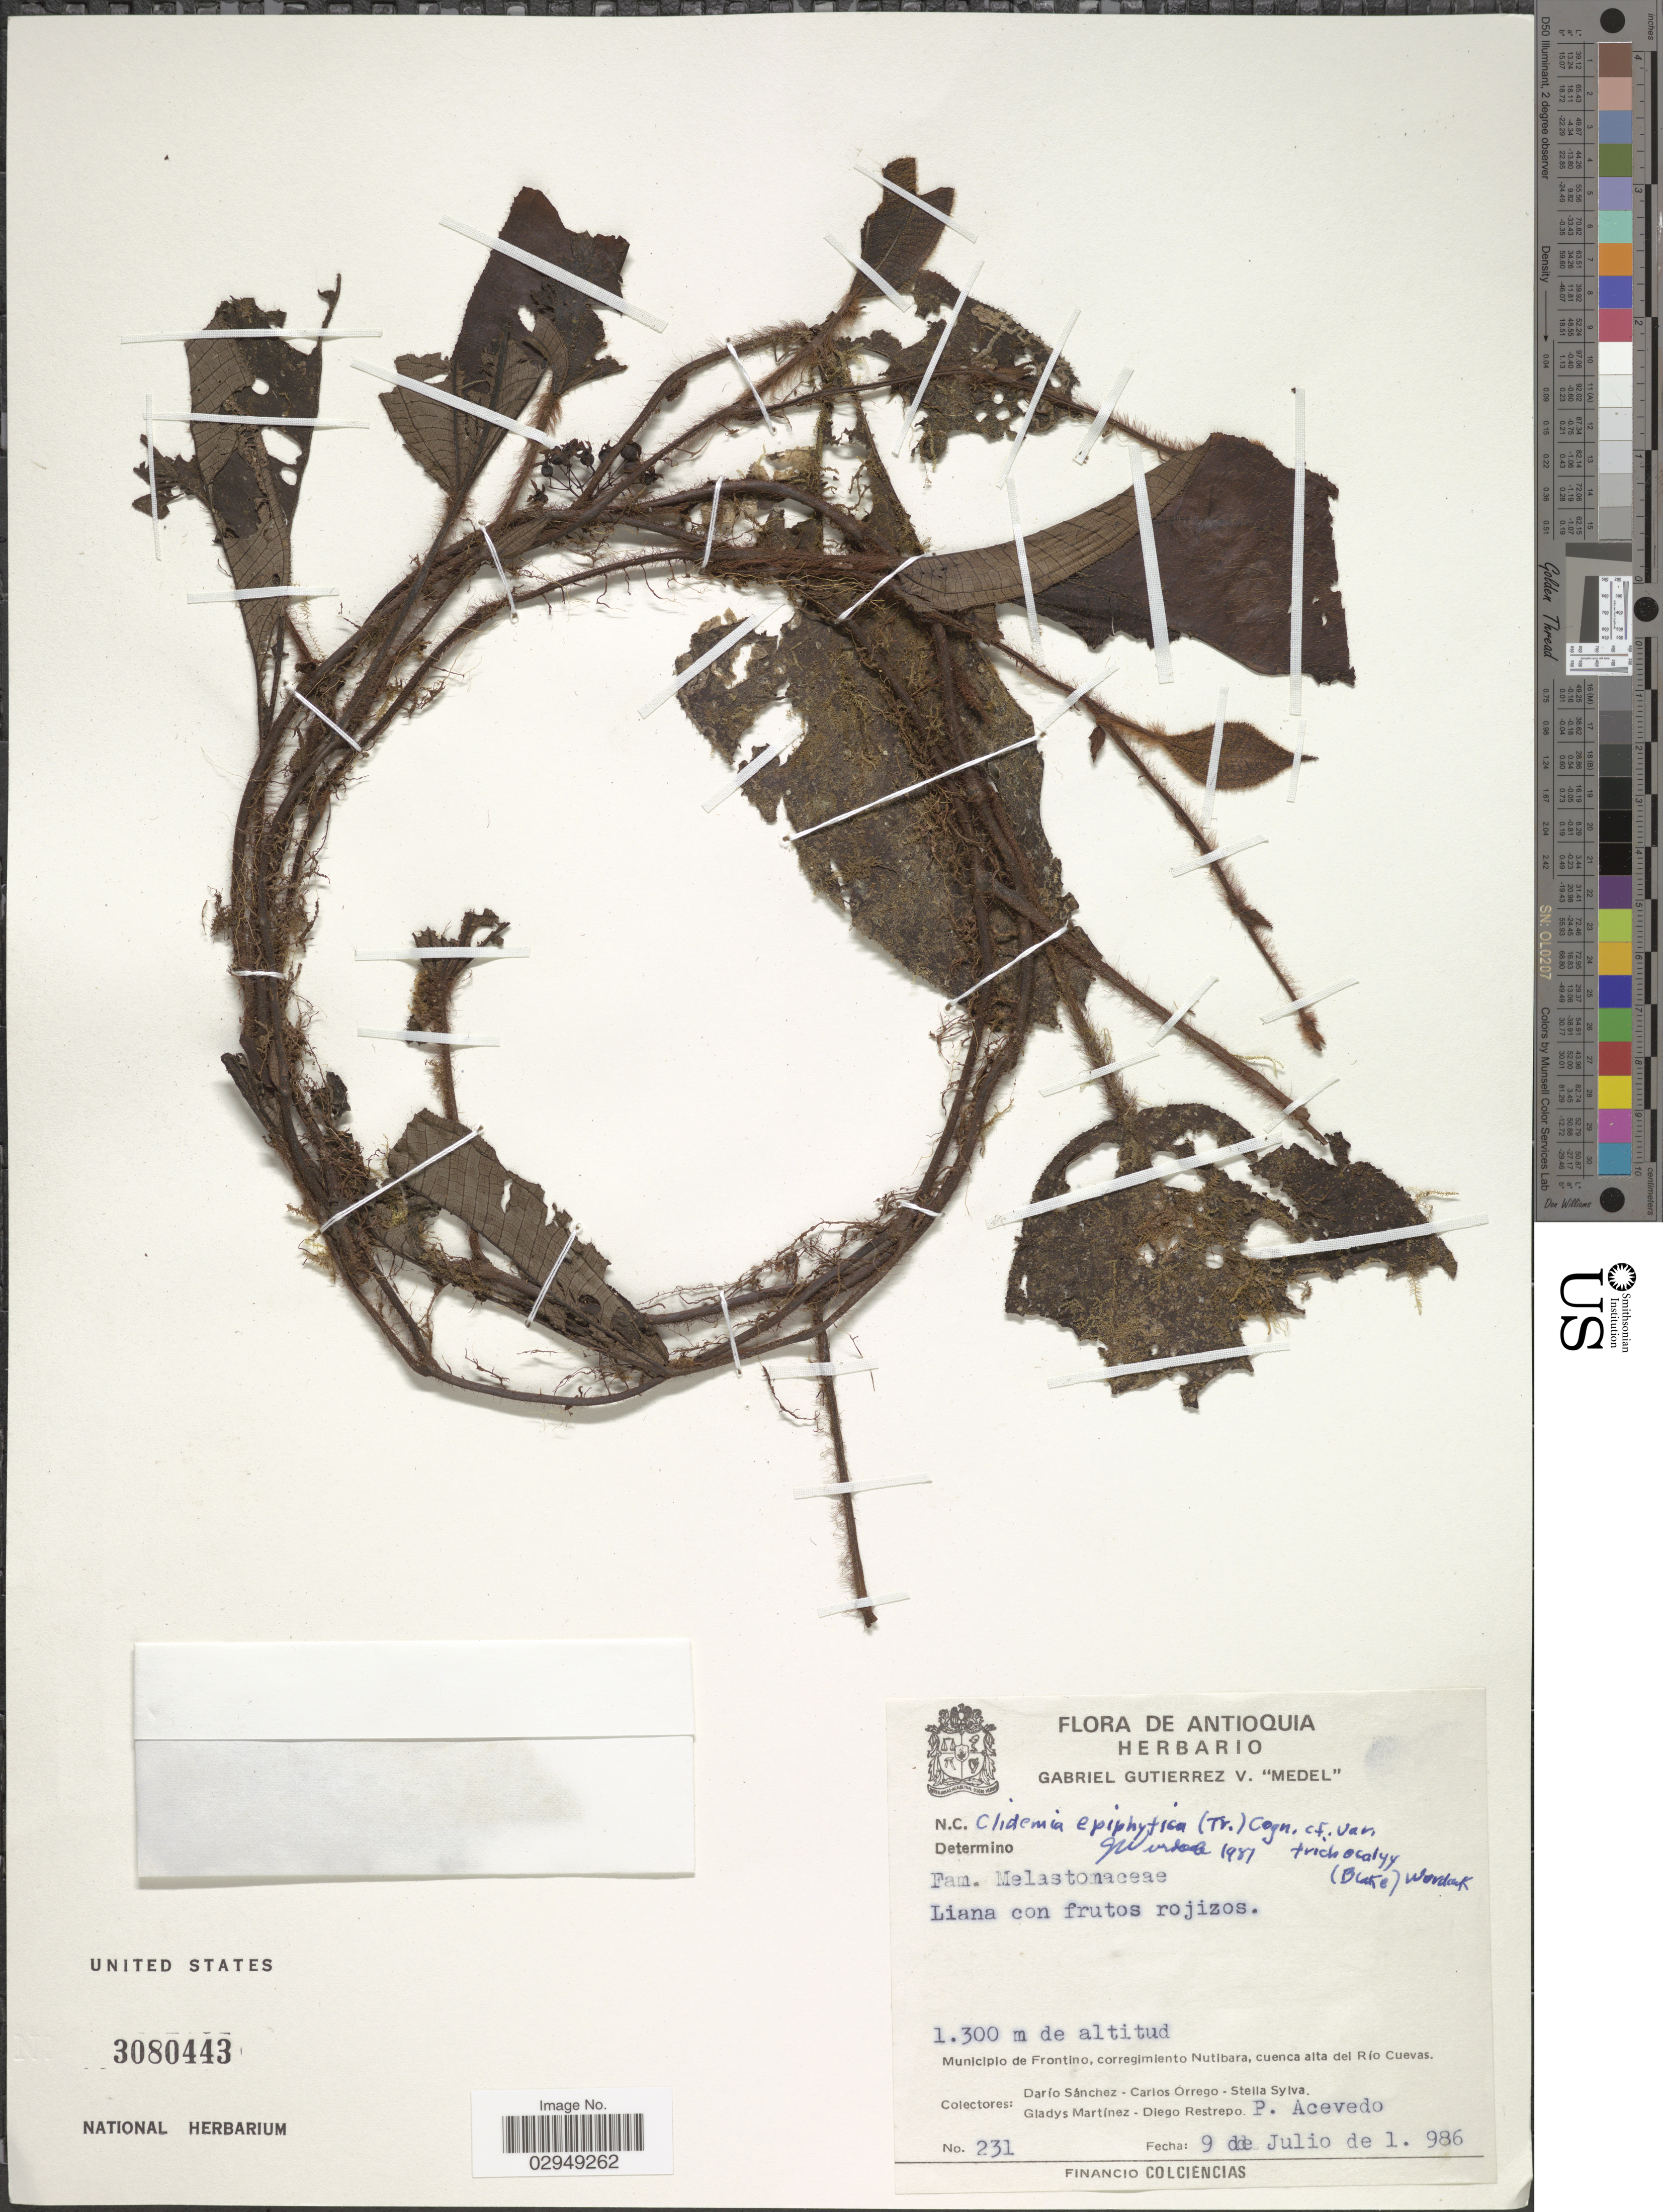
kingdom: Plantae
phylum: Tracheophyta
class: Magnoliopsida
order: Myrtales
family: Melastomataceae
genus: Clidemia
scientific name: Clidemia epiphytica var. trichocalyx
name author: (S.F. Blake) Wurdack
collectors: D. Sánchez, C. Orrego, S. Sylva, G. Martínez & et al.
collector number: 231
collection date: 1986-07-09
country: Colombia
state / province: Antioquia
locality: Municipio de Frontino, corregimiento Nutibara, cuenca alta del Río Cuevas.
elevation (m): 1300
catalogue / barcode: US 3080443